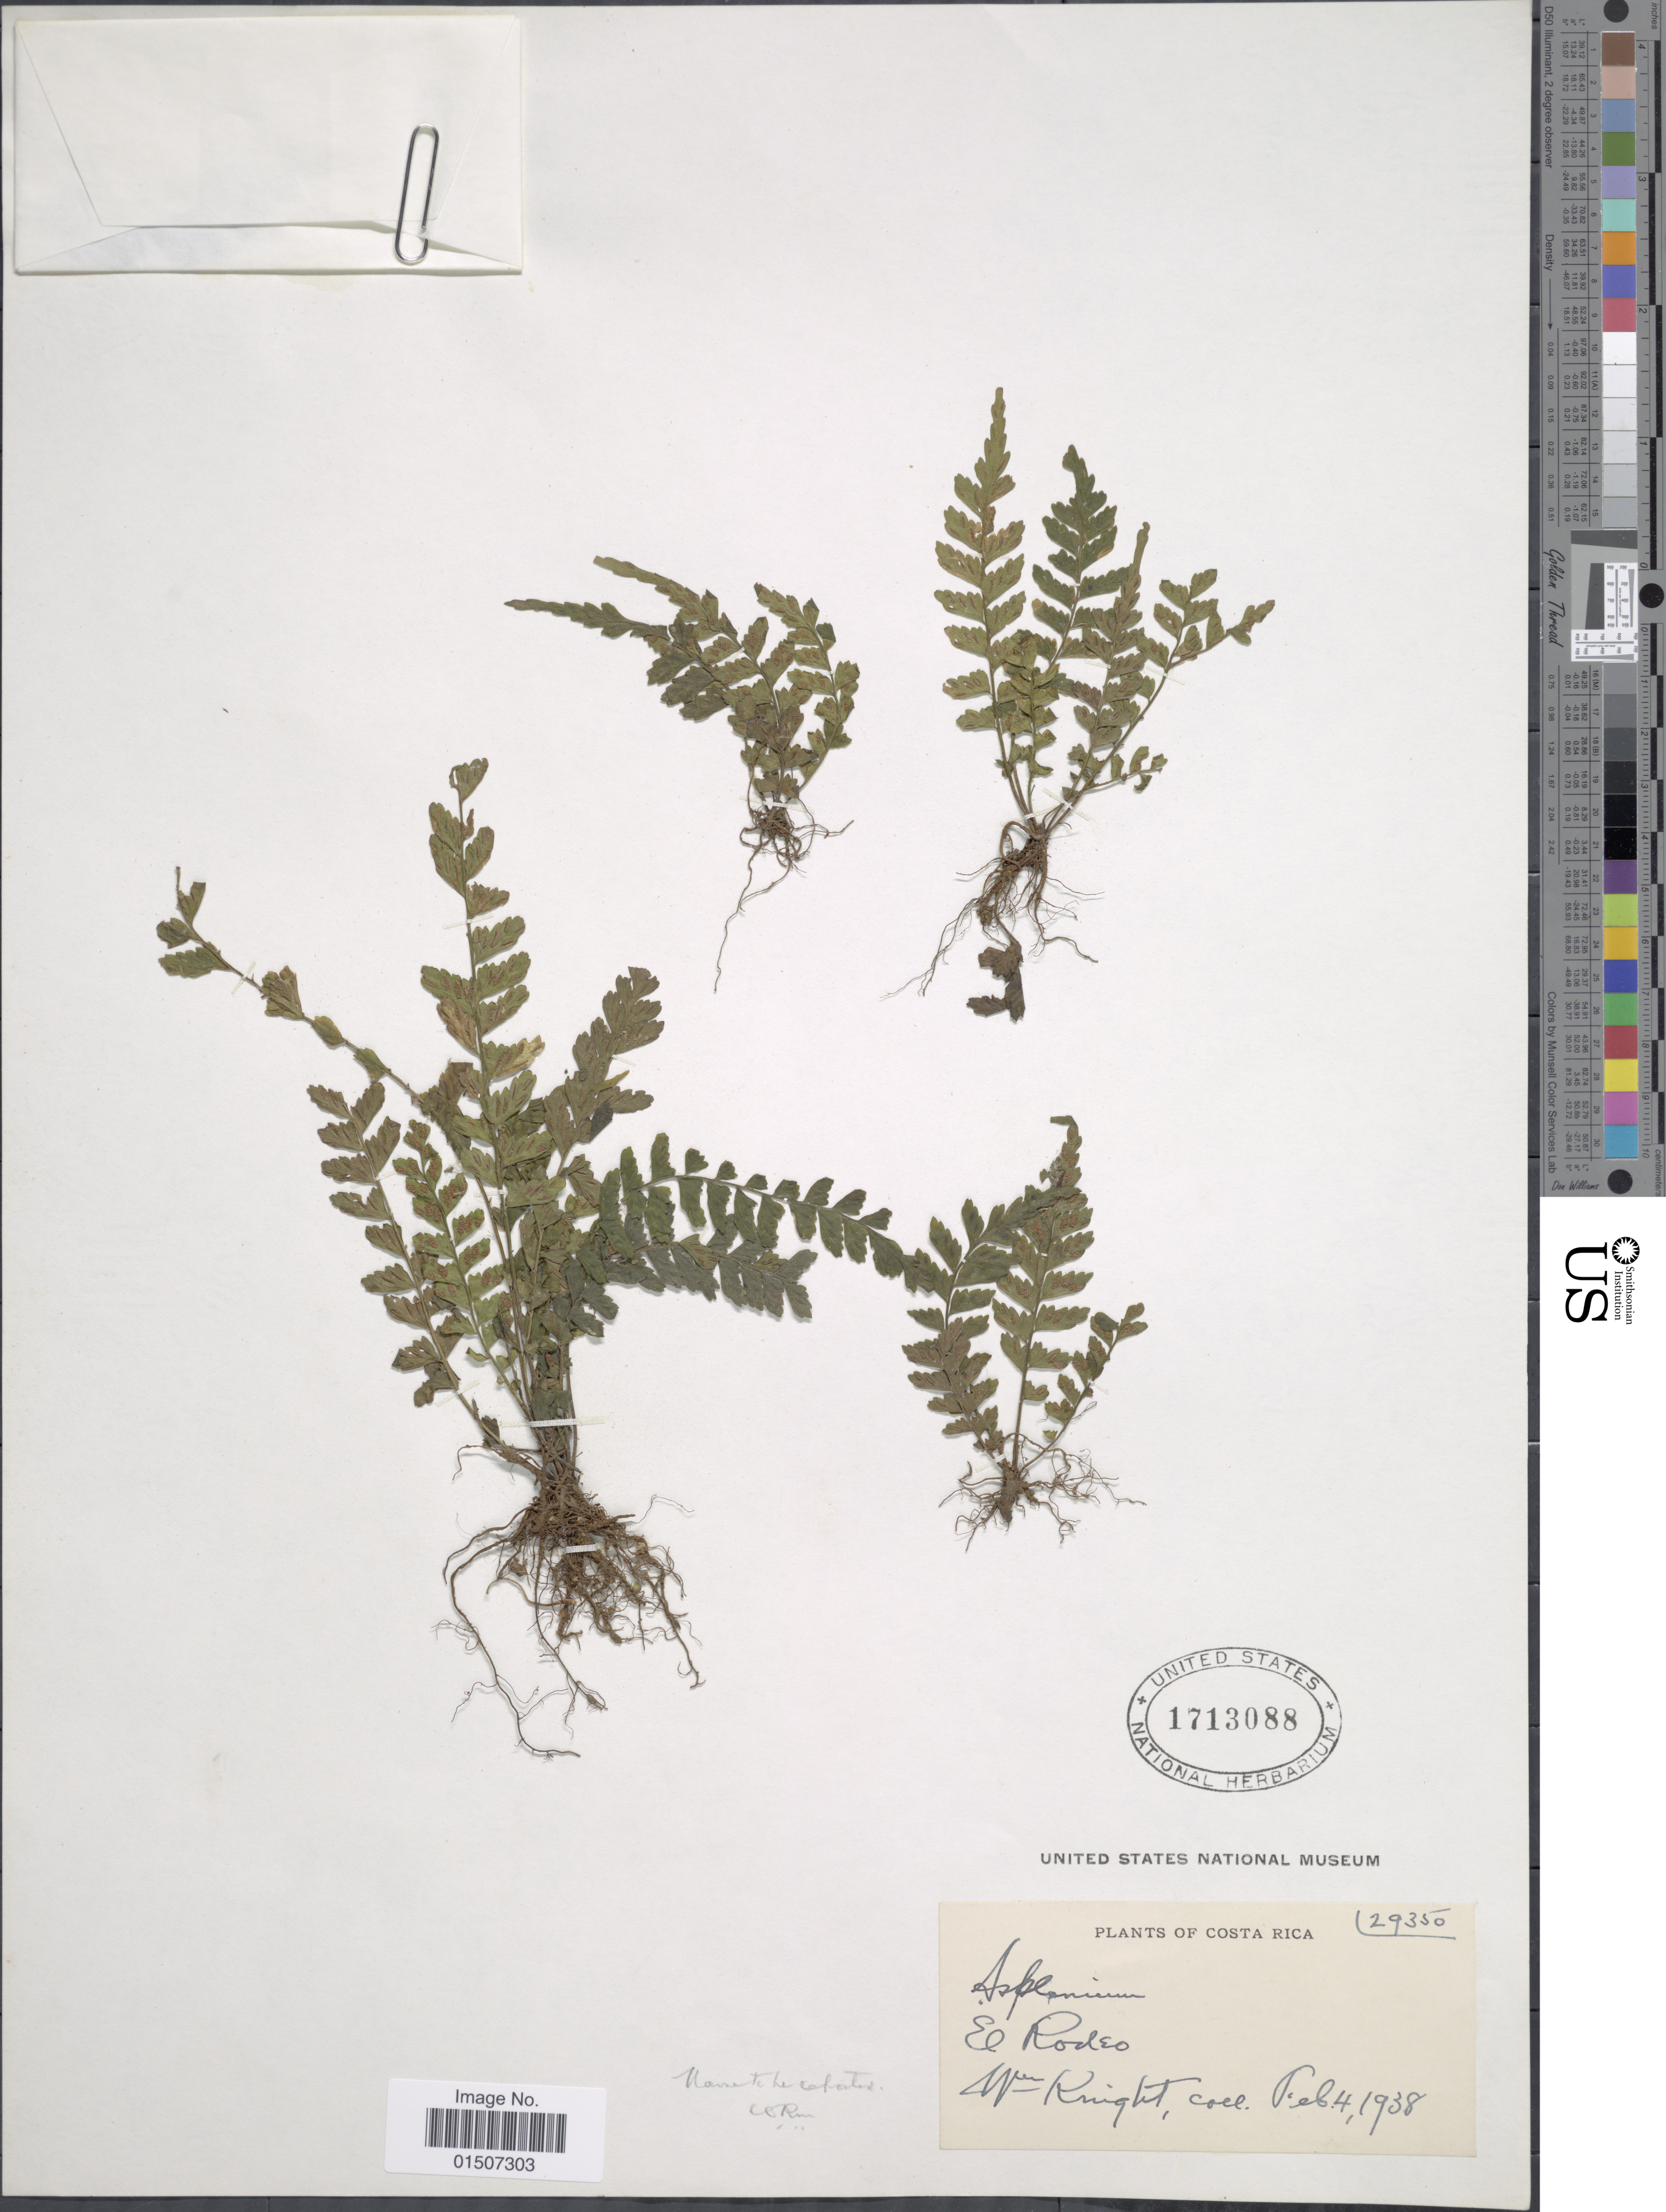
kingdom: Plantae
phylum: Tracheophyta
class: Polypodiopsida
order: Polypodiales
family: Aspleniaceae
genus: Asplenium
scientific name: Asplenium otites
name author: Link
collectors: W. Knight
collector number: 29350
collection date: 1938-02-04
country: Costa Rica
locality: El Rodeo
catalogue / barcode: US 1713088